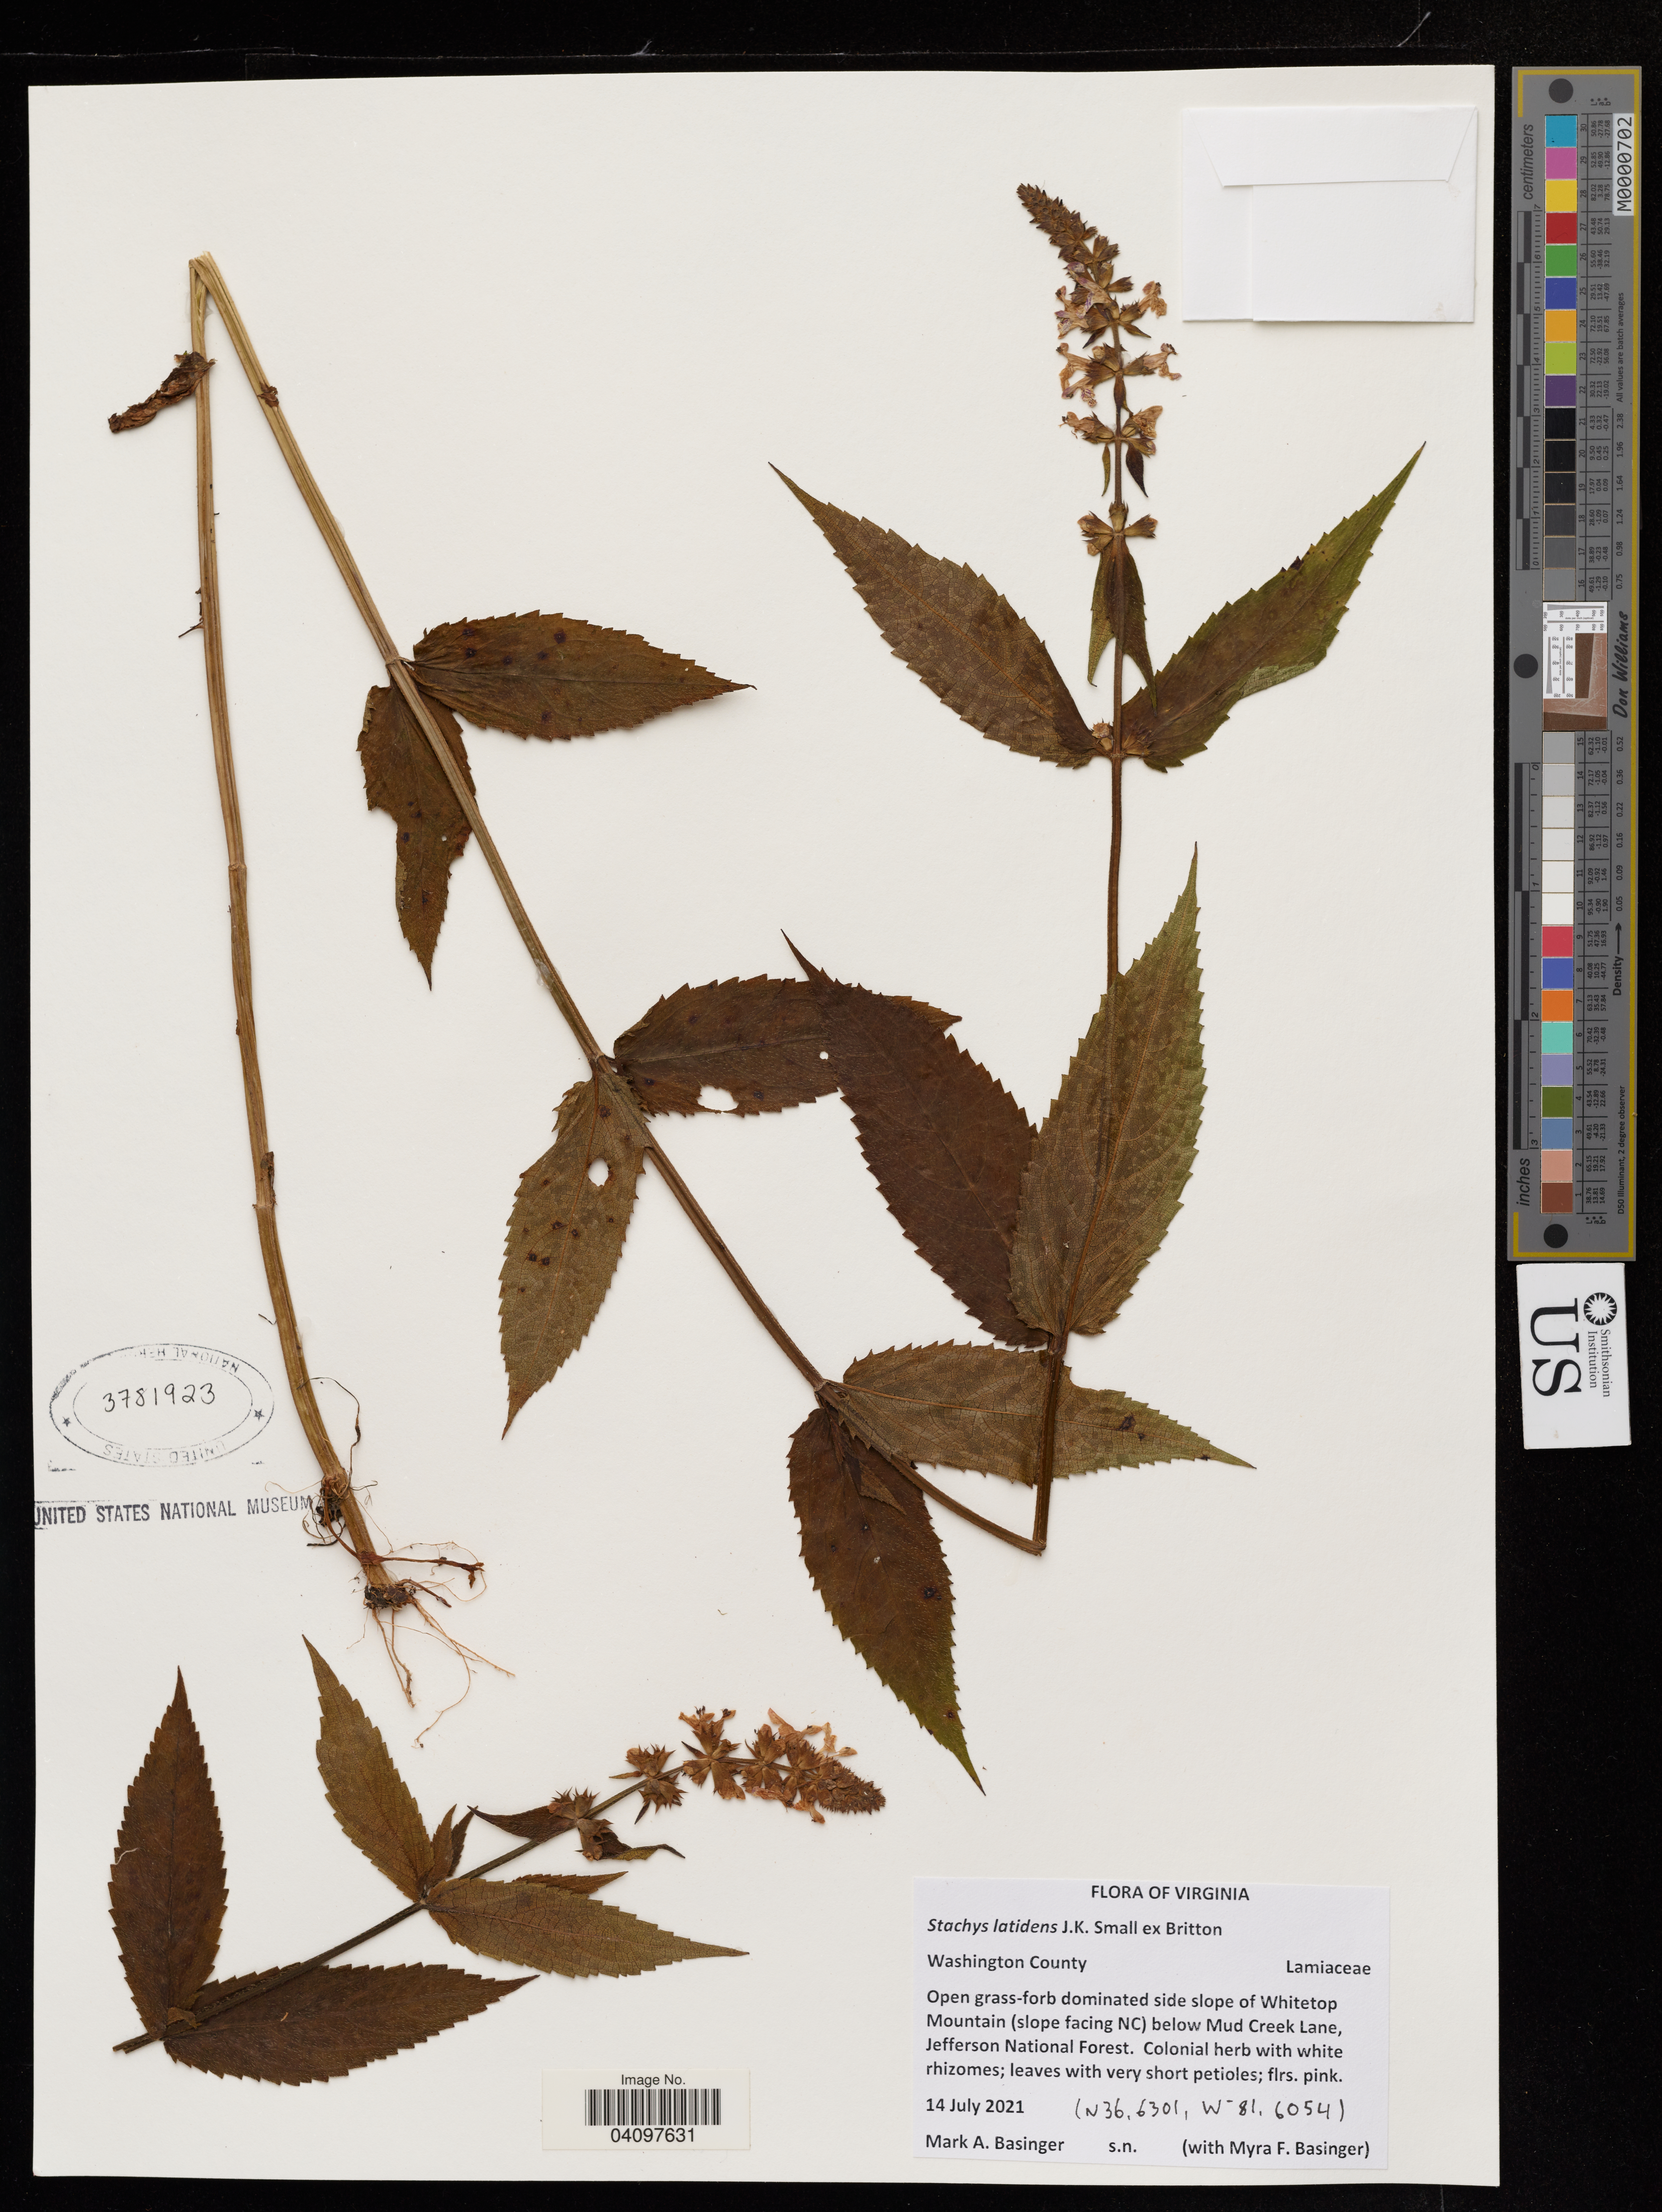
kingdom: Plantae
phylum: Tracheophyta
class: Magnoliopsida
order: Lamiales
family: Lamiaceae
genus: Stachys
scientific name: Stachys latidens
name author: Small in Britton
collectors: M. Basinger & M. Basinger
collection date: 2021-07-14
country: United States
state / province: Virginia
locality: Open grass-forb dominated side slope of Whitetop Mountain (slope facing NC) below Mud Creek Lane, Jefferson National Forest.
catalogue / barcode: US 3781923